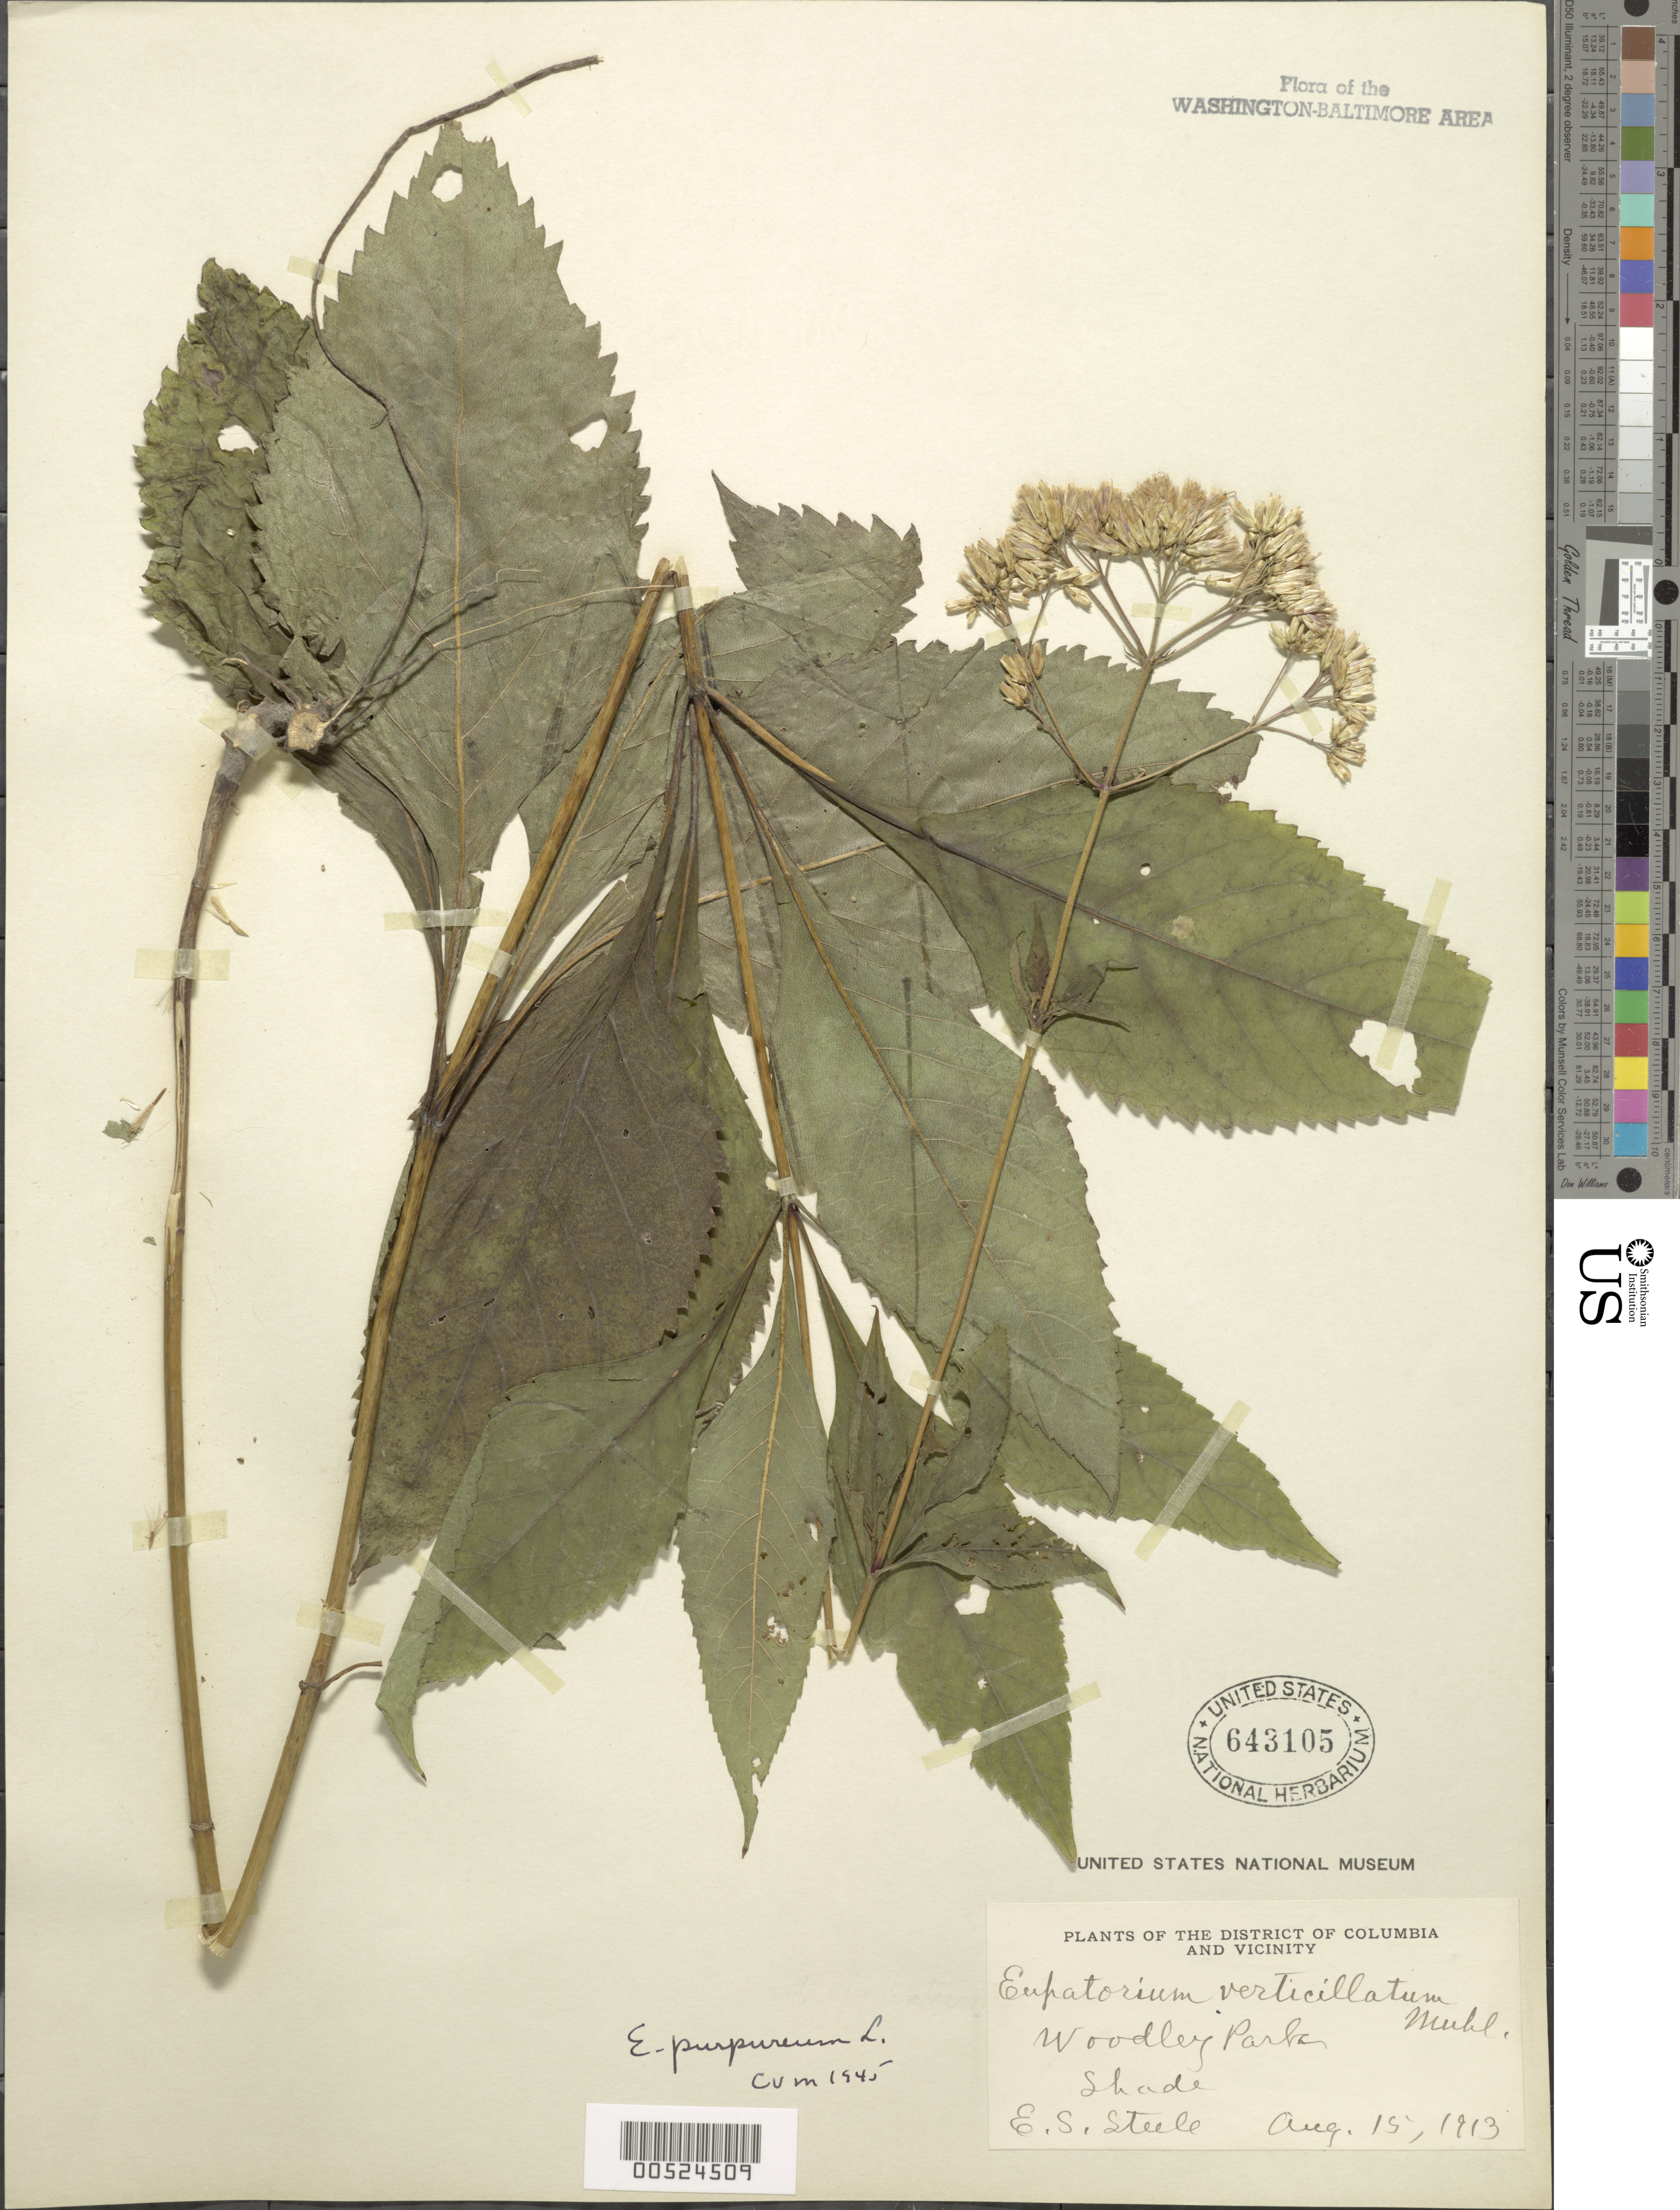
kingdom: Plantae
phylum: Tracheophyta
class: Magnoliopsida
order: Asterales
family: Asteraceae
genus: Eupatorium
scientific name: Eupatorium purpureum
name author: (L.) E.E. Lamont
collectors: E. Steele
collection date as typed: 15 Aug 1913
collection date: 1913-08-15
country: United States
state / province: District of Columbia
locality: Woodley Park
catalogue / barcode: US 643105